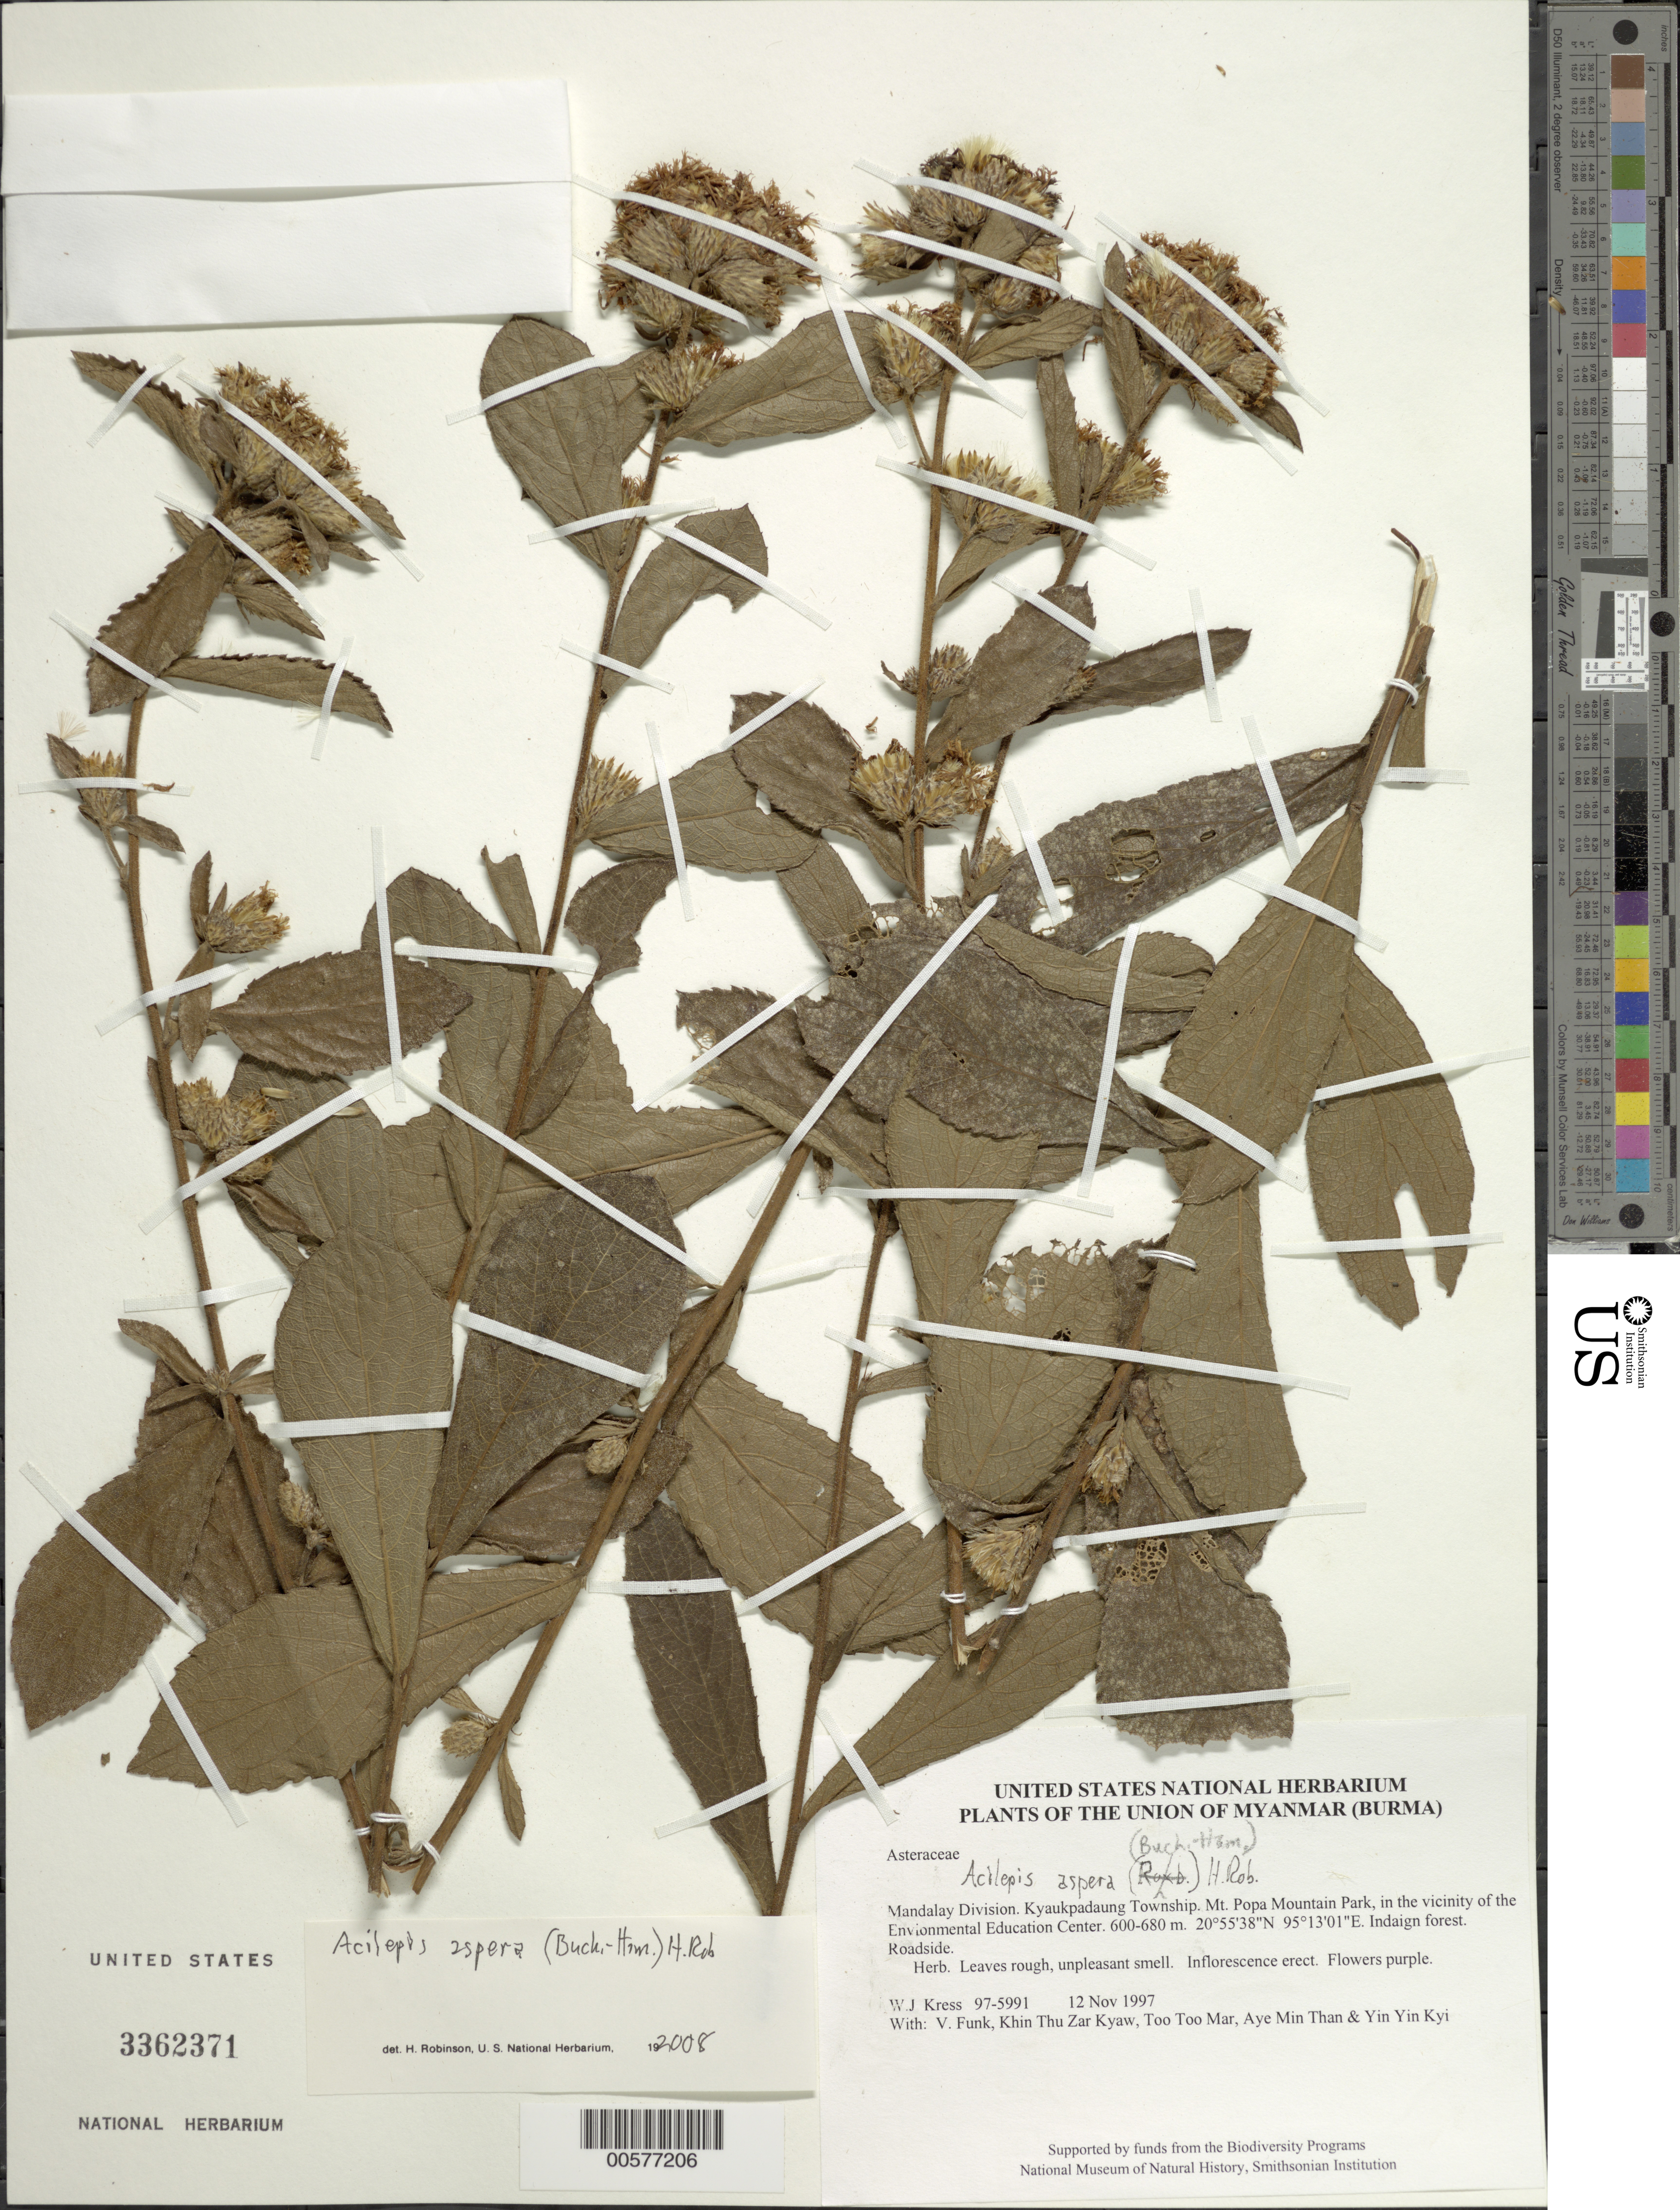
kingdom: Plantae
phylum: Tracheophyta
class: Magnoliopsida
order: Asterales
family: Asteraceae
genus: Acilepis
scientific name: Acilepis aspera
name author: (Buch.-Ham.) H. Rob.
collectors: W. J. Kress, V. Funk, Khin Thu Zar Kyaw, Too Too Mar, Aye Min Than & Yin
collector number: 97-5991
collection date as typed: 12 Nov 1997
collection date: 1997-11-12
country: Myanmar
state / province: Mandalay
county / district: Kyaukpadaung Township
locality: Mt. Popa Mountain Park, in the vicinity of the Envionmental Education Center.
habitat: Indaign forest. Roadside.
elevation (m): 600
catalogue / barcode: US 3362371